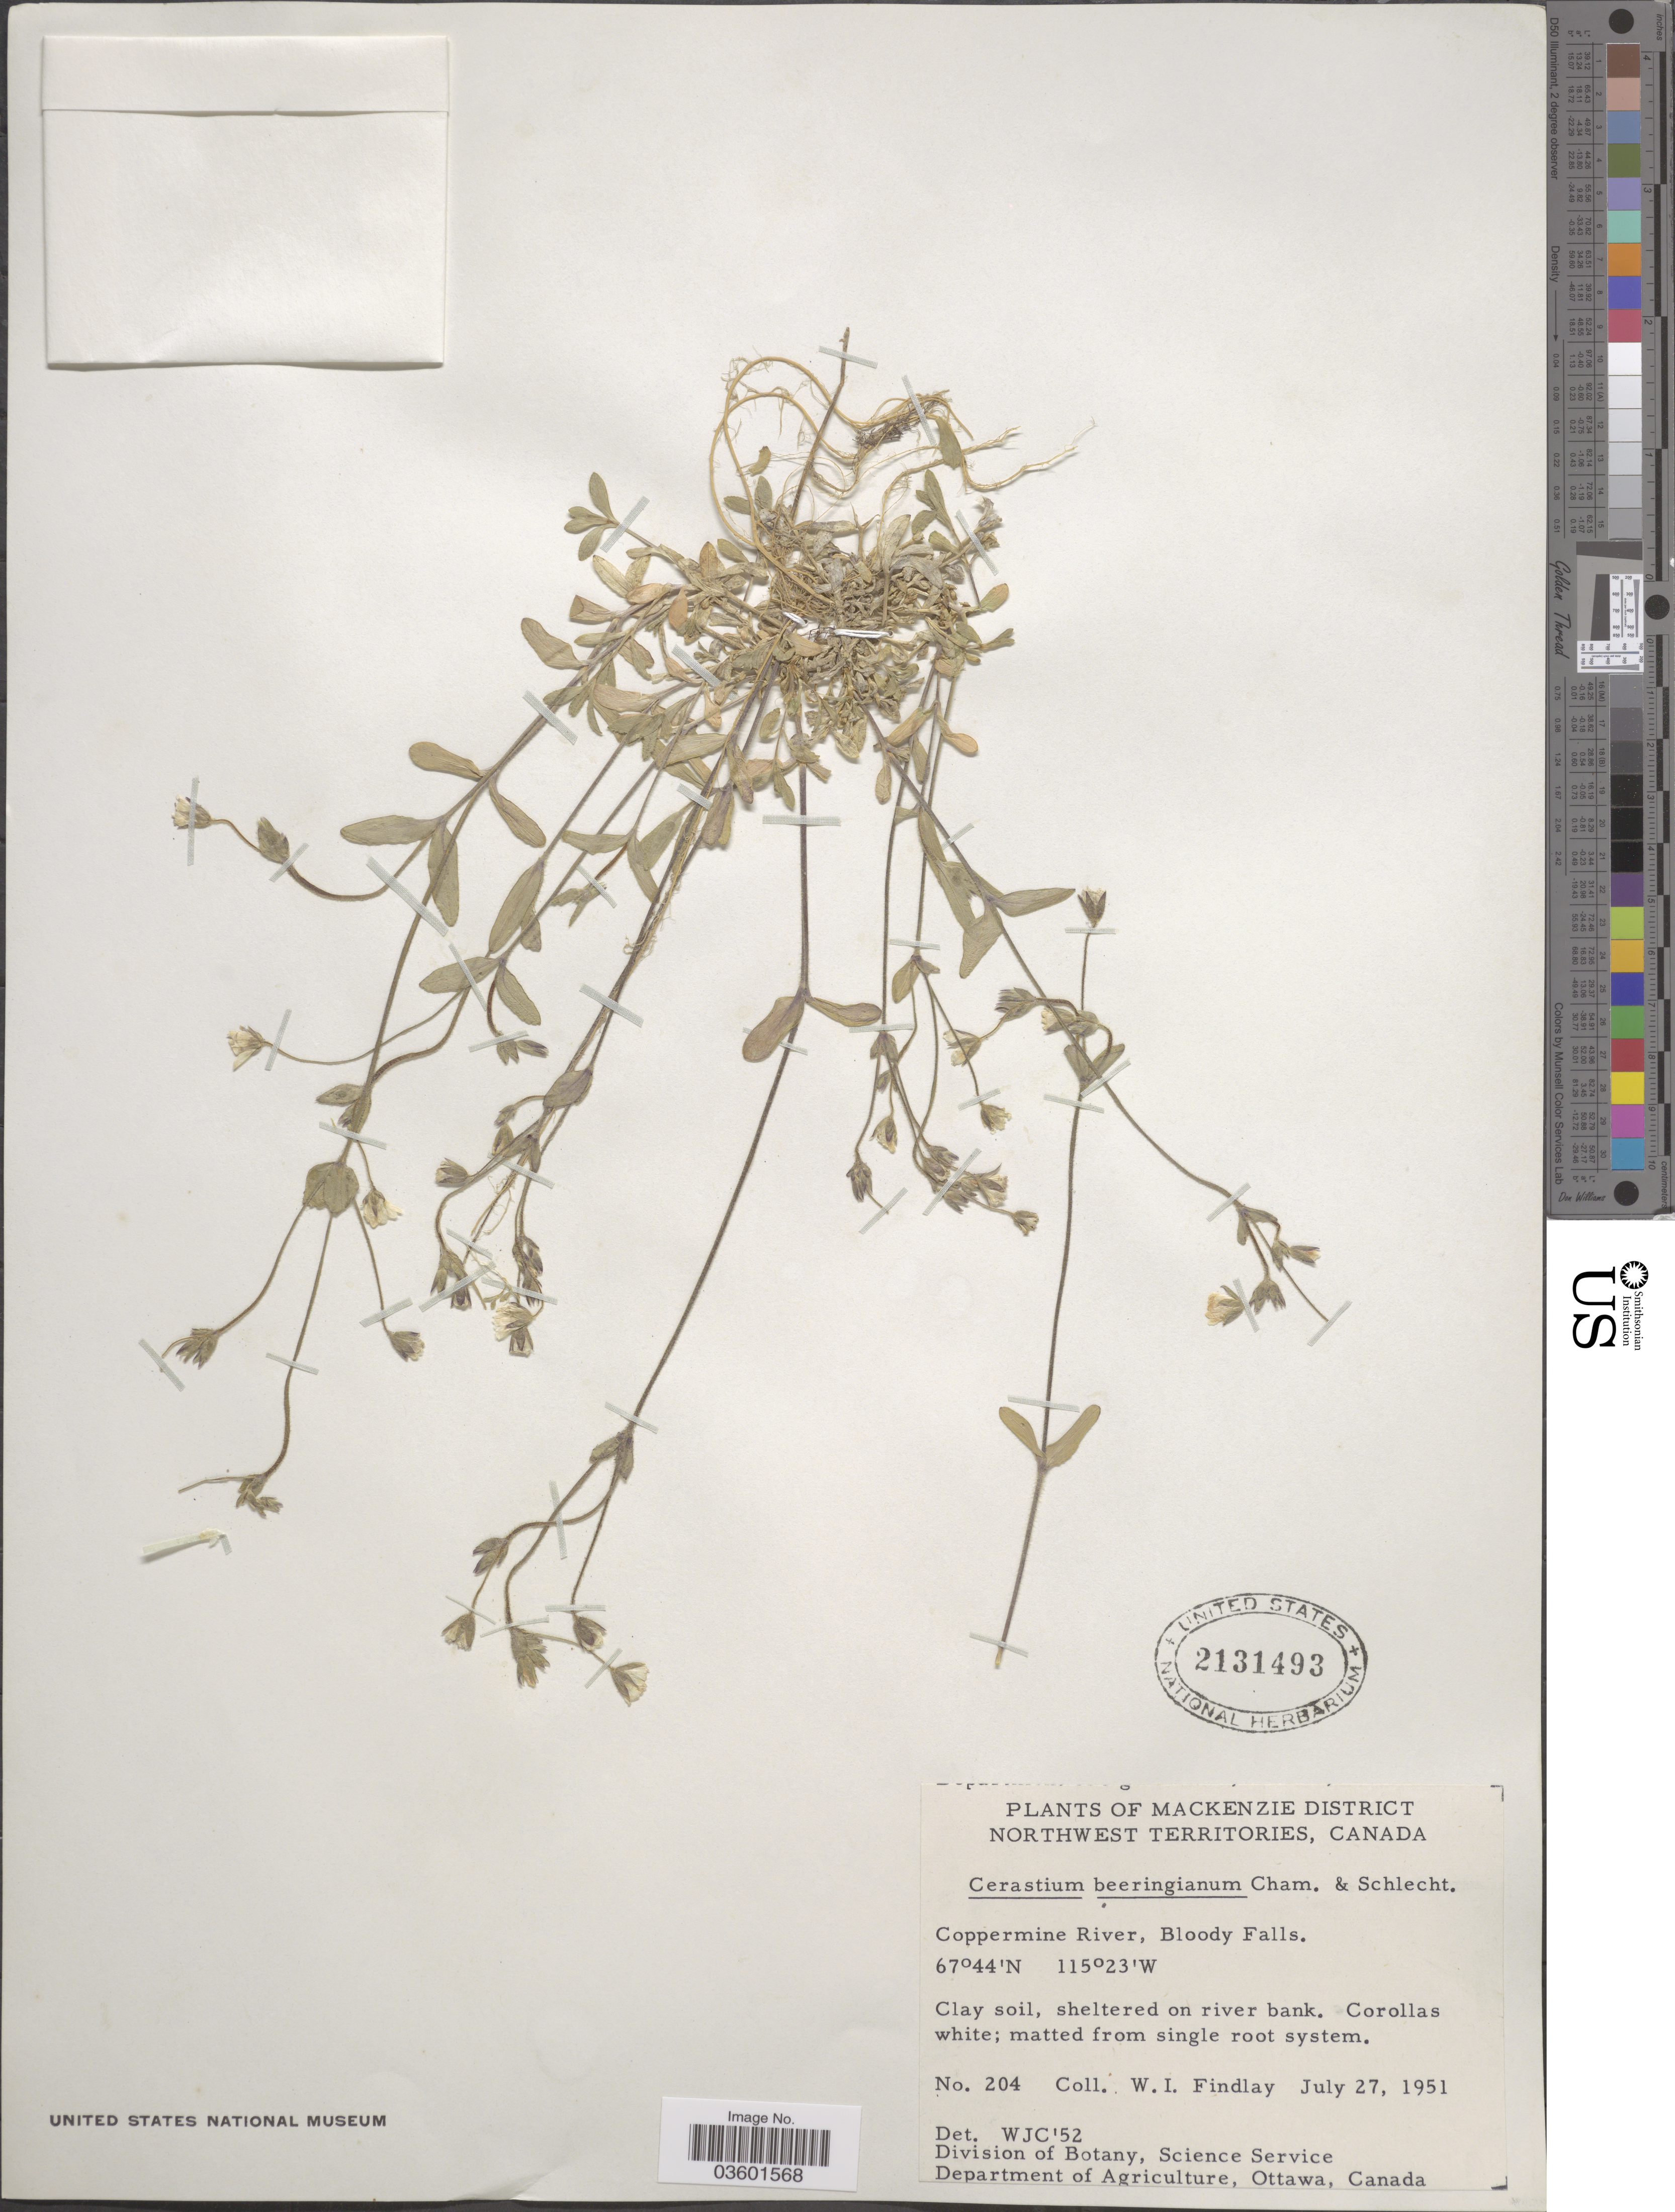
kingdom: Plantae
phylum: Tracheophyta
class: Magnoliopsida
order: Caryophyllales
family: Caryophyllaceae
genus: Cerastium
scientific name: Cerastium beeringianum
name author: Cham. & Schltdl.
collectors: W. Findlay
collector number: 204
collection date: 1951-07-27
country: Canada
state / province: Northwest Territories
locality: Mackenzie District. Coppermine River, Bloody Falls.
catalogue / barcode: US 2131493